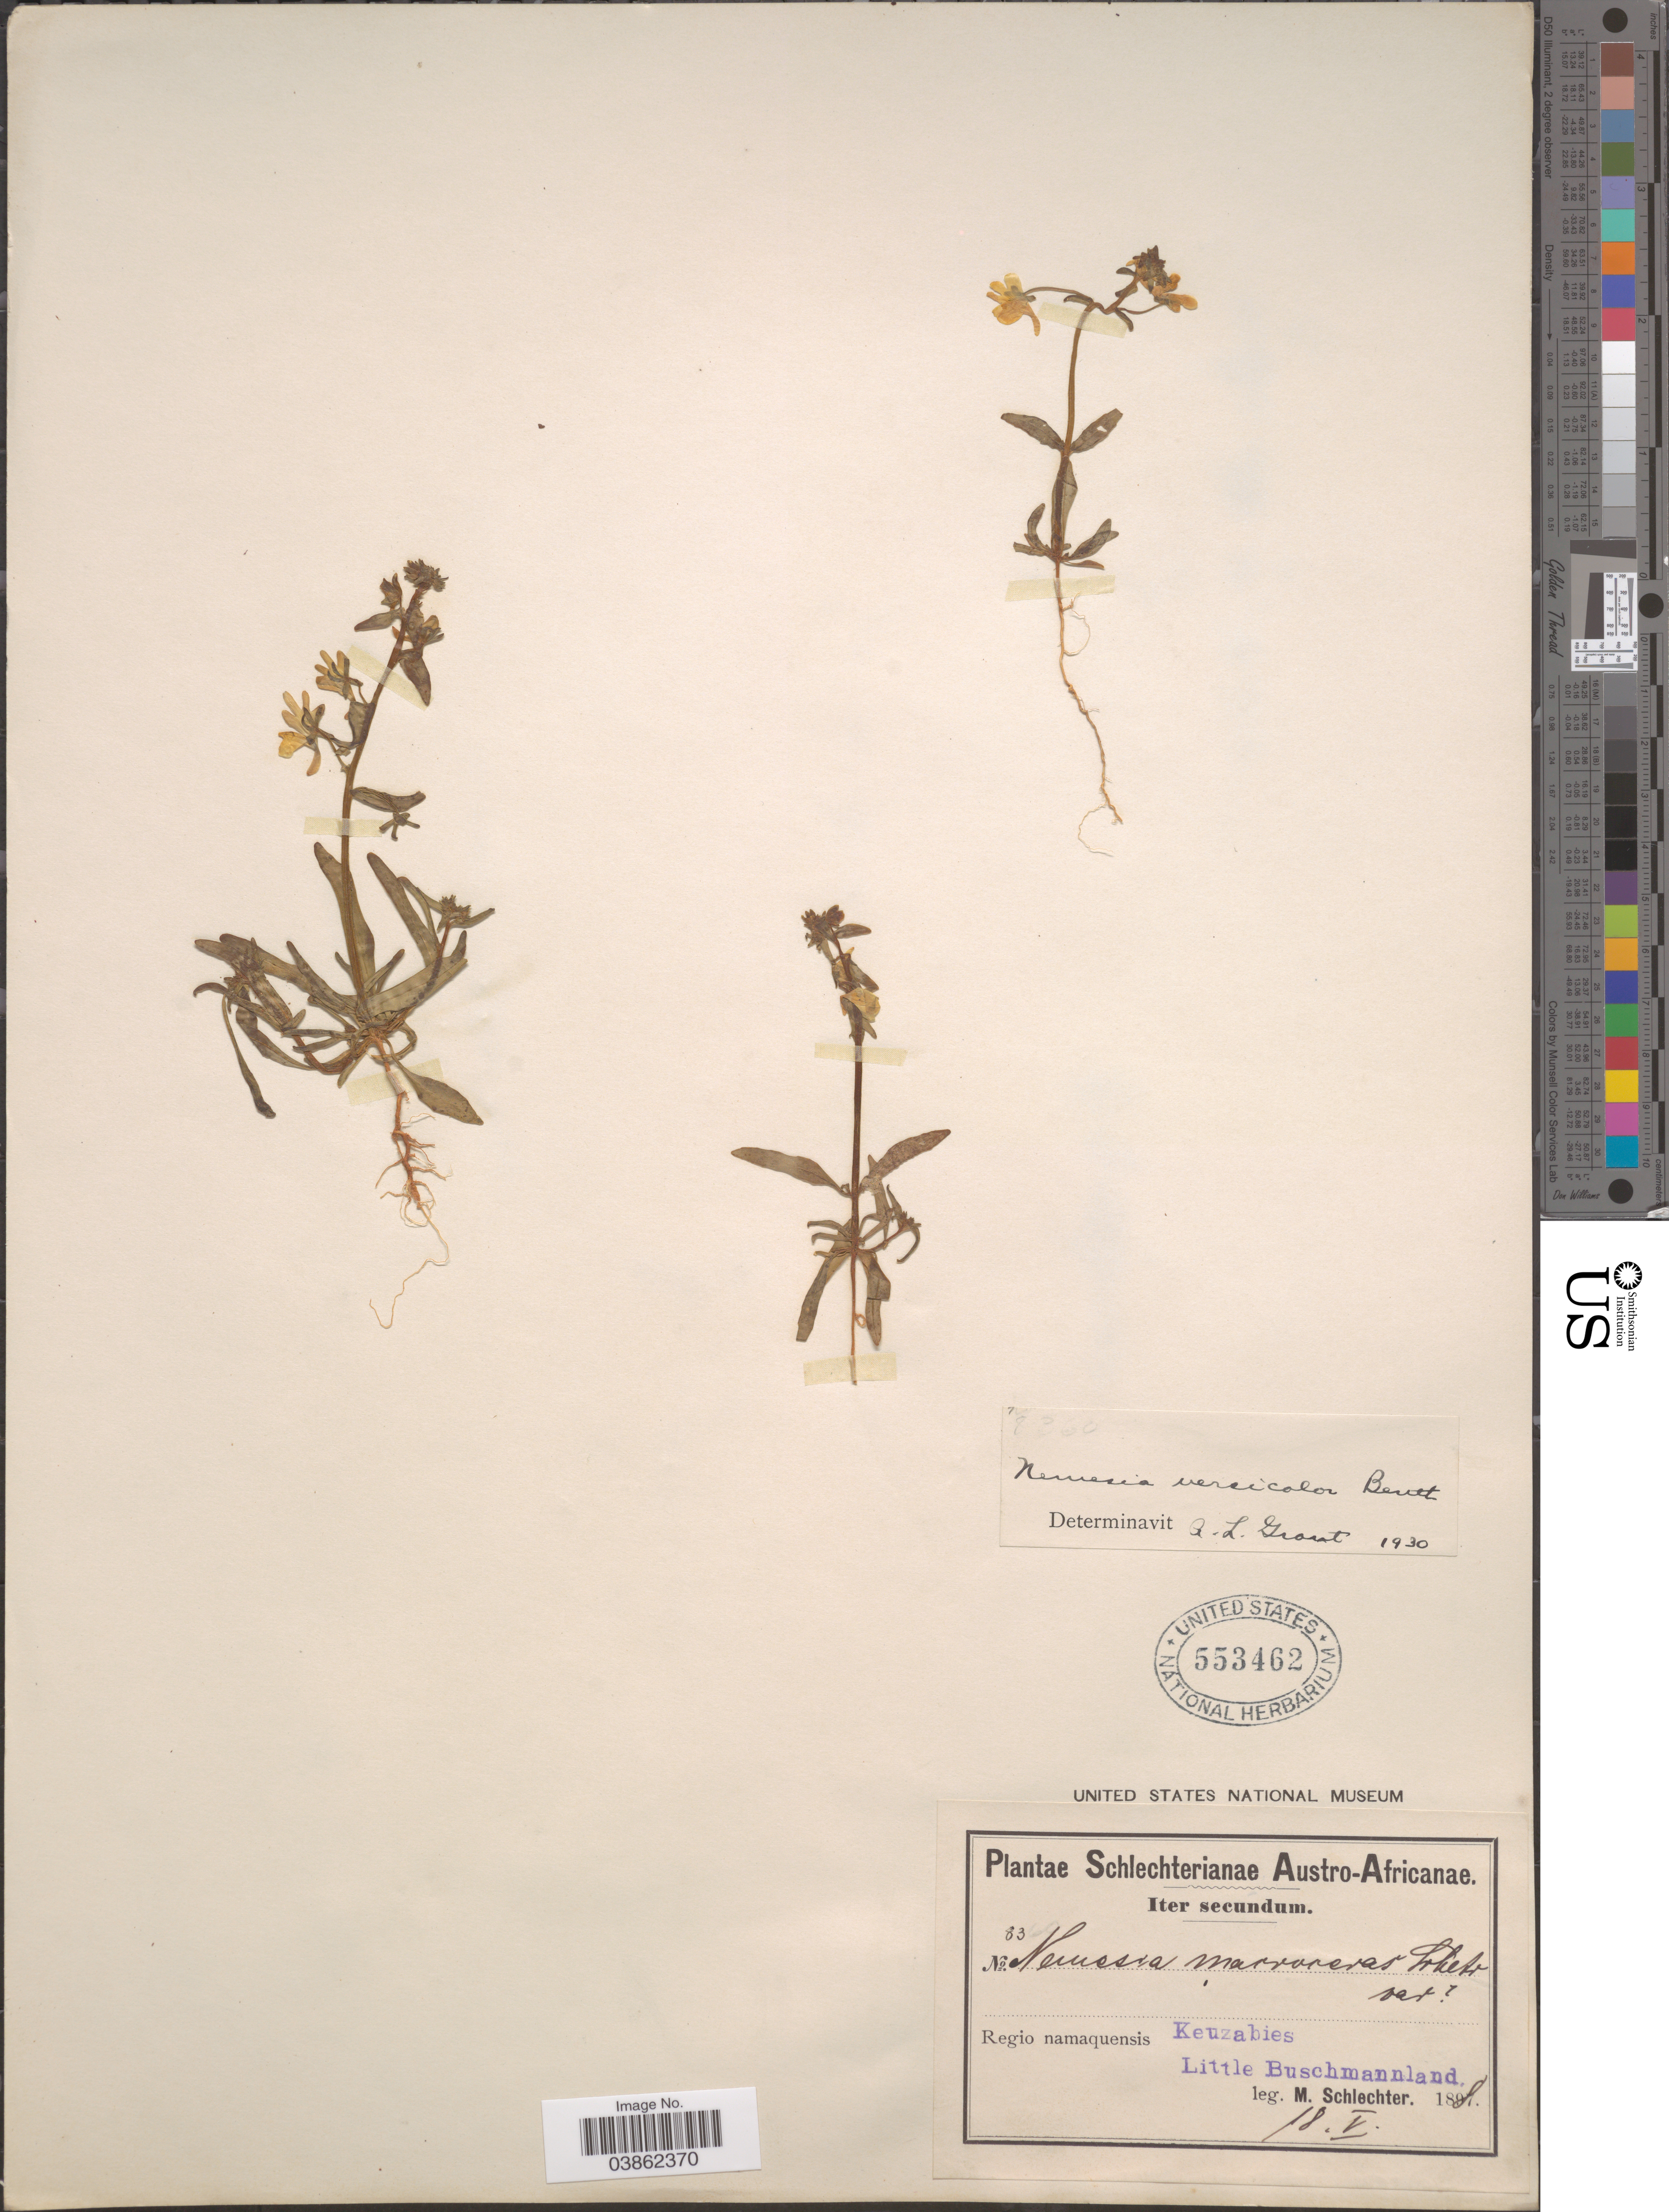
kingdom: Plantae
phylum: Tracheophyta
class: Magnoliopsida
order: Lamiales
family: Scrophulariaceae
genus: Nemesia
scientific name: Nemesia versicolor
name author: E. Mey. ex Benth.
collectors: Schlechter, --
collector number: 83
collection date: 1898-05-18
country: South Africa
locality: Austro-Africanae. Regio namaquensis. Keuzabies. Little Buschmannland.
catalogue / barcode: US 553462